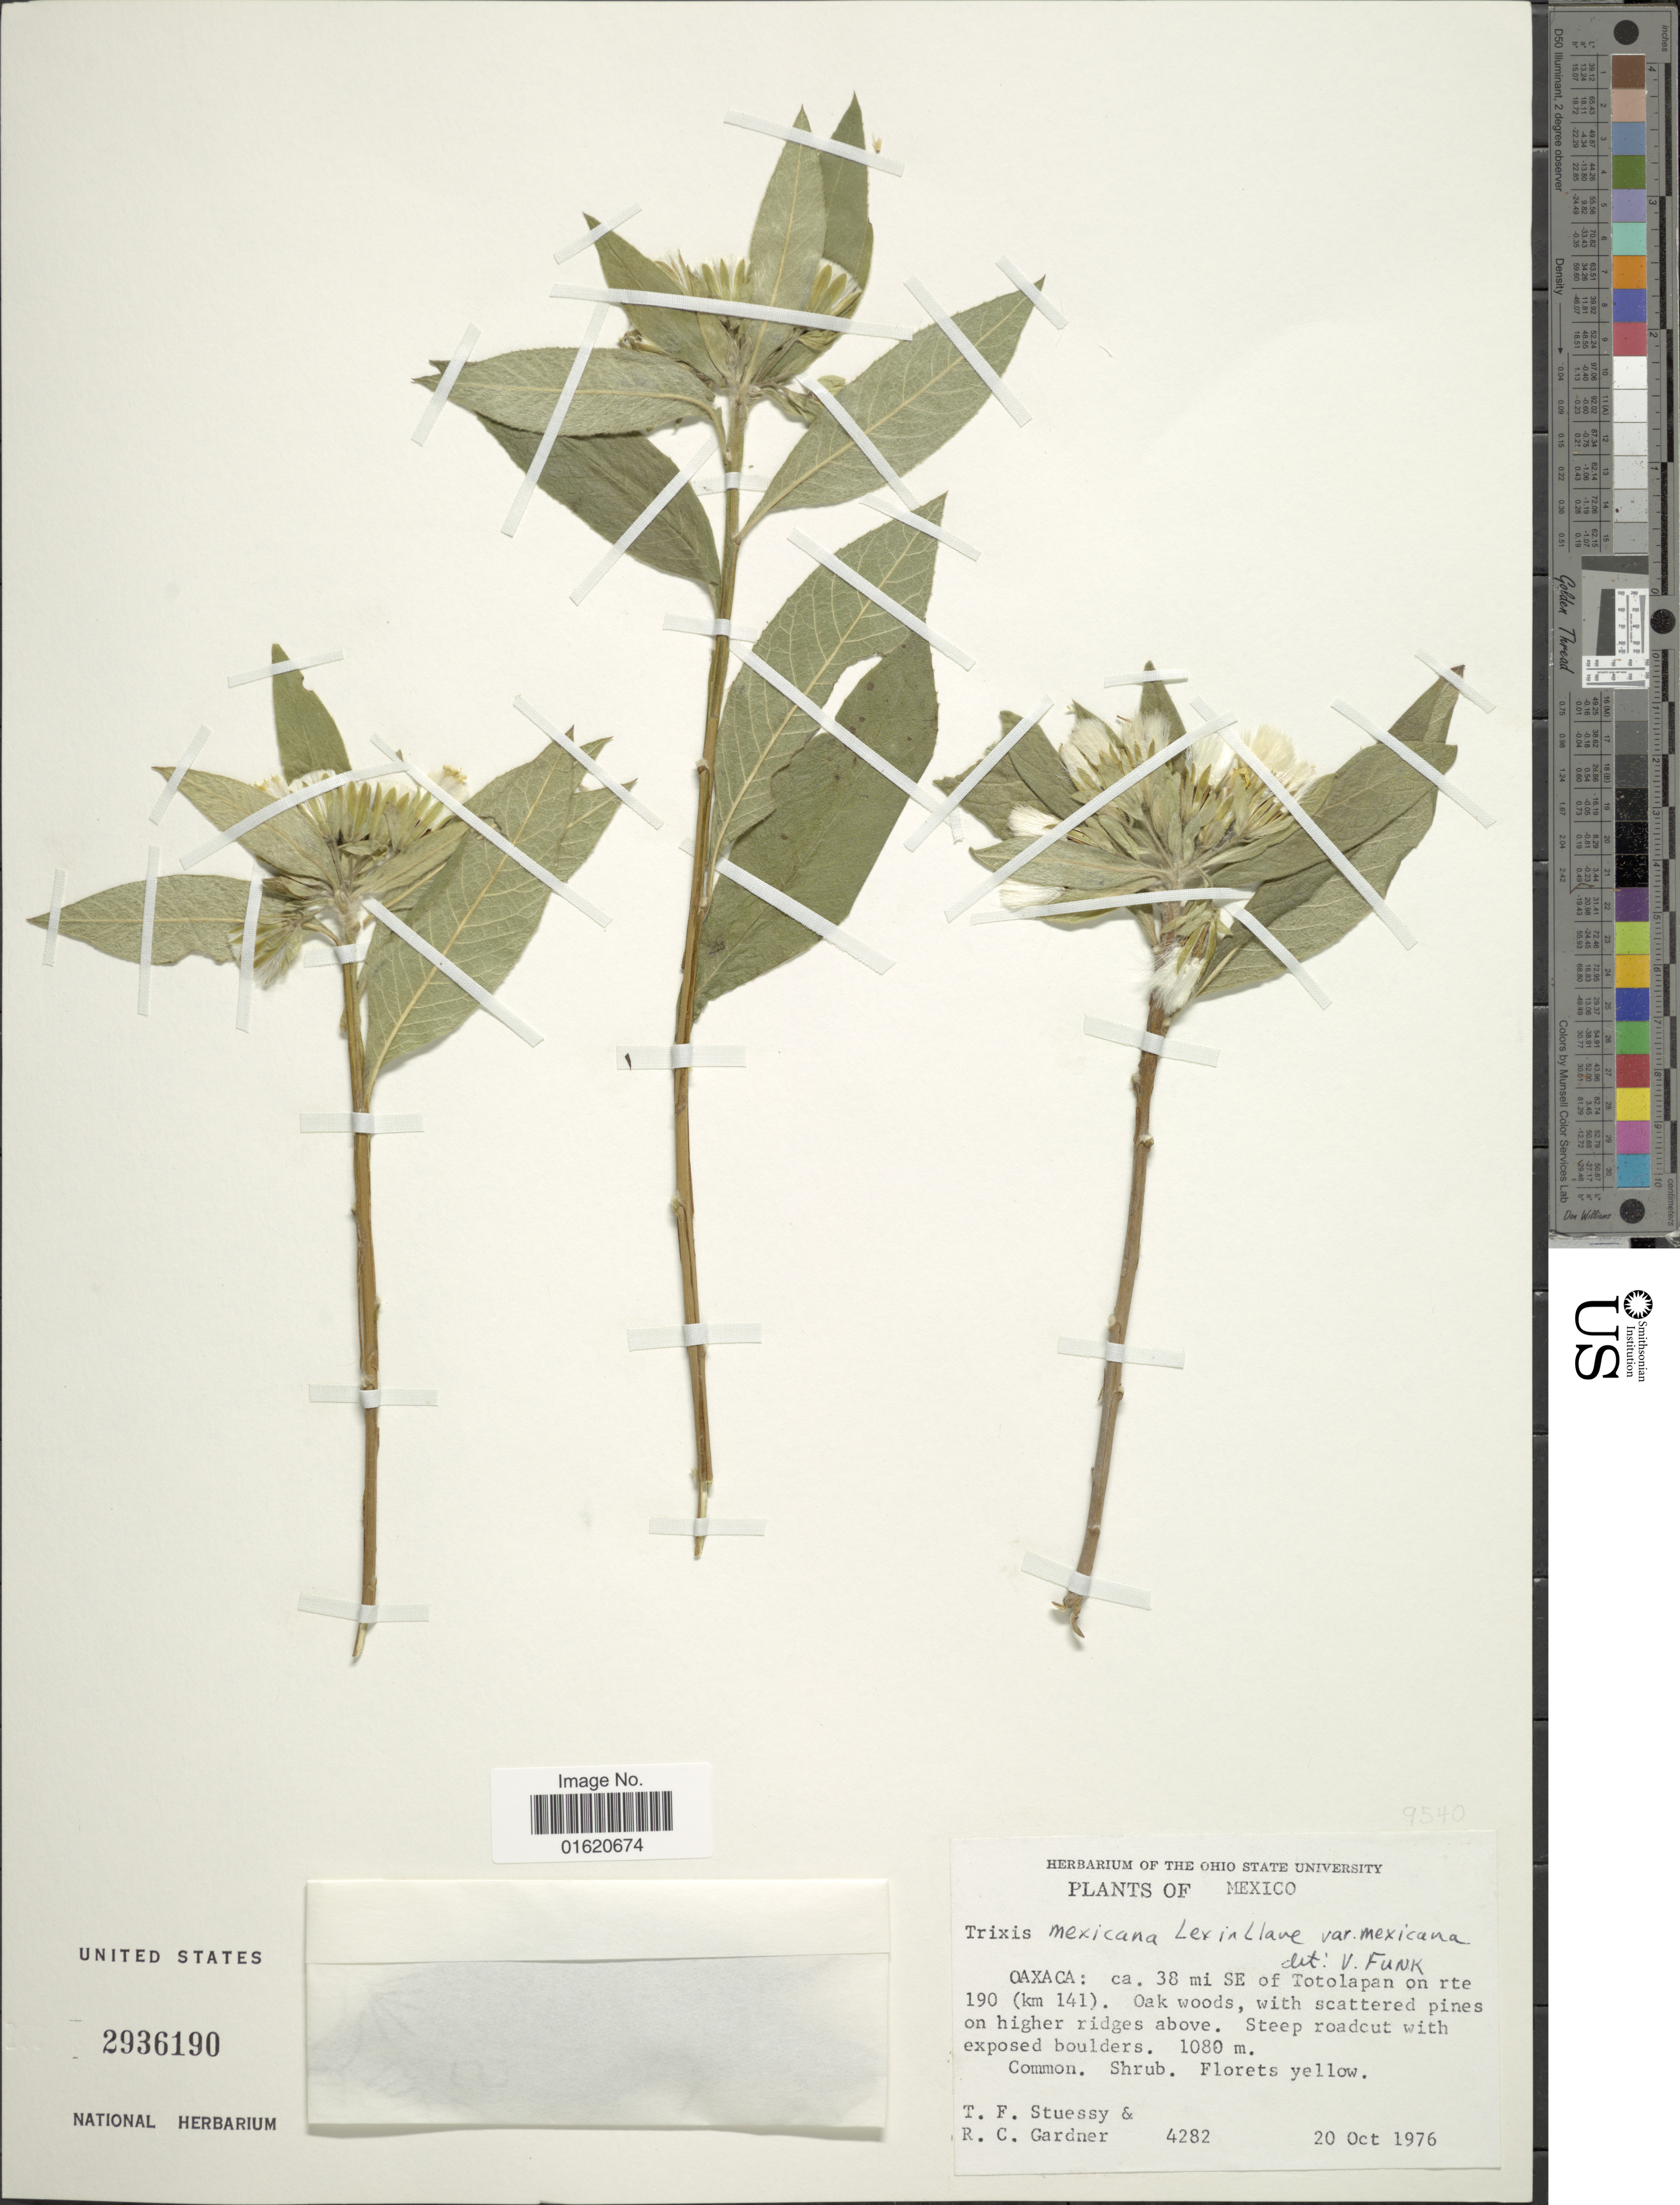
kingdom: Plantae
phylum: Tracheophyta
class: Magnoliopsida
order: Asterales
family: Asteraceae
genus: Trixis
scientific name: Trixis mexicana var. mexicana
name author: Lex.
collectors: T. Stuessy & R. C. Gardner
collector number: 4282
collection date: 1976-10-20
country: Mexico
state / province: Oaxaca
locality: Ca. 38 mi SE of Totolapan on rte 190 (km 141). Oakwoods, with scattered pines on higher ridges above, steep roadcut with exposed boulders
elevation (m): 1080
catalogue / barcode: US 2936190